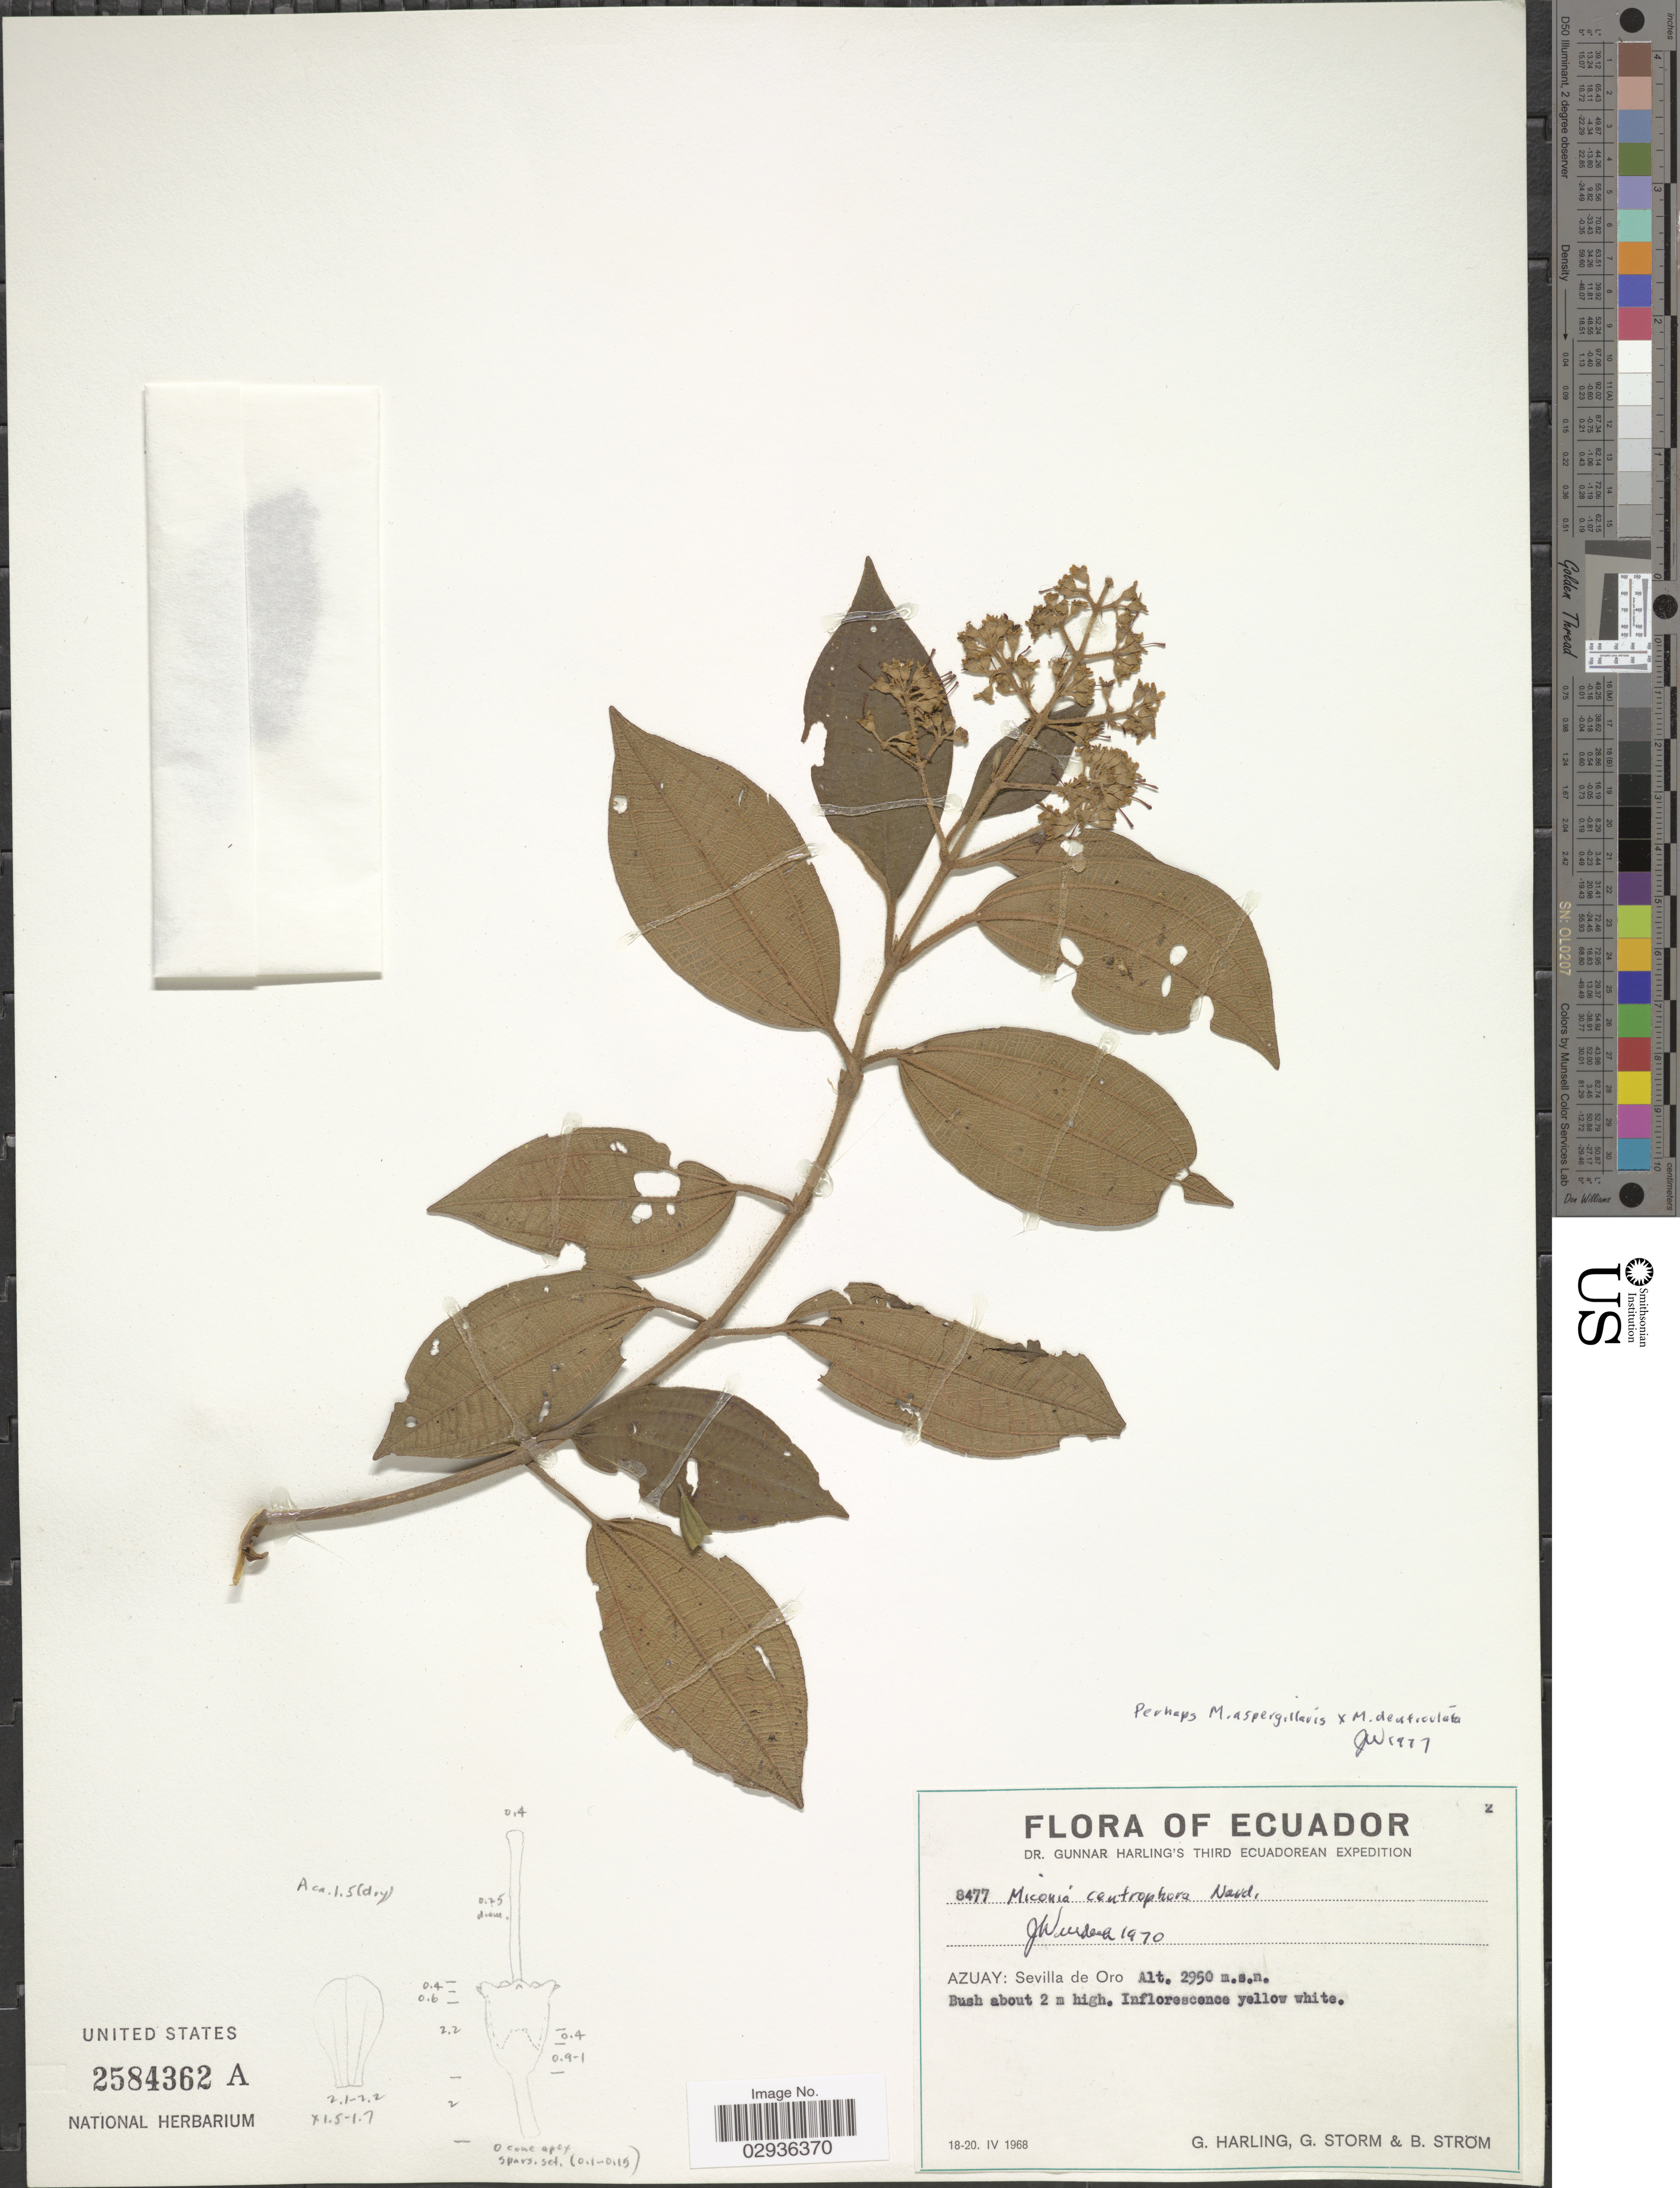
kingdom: Plantae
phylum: Tracheophyta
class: Magnoliopsida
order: Myrtales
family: Melastomataceae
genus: Miconia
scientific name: Miconia aspergillaris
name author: (Bonpl.) Naudin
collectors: G. Harling, G. Storm & B. Ström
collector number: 8477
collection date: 1968-04-18/1968-04-20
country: Ecuador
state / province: Azuay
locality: Sevilla de Oro.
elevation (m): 2950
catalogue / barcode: US 2584362A